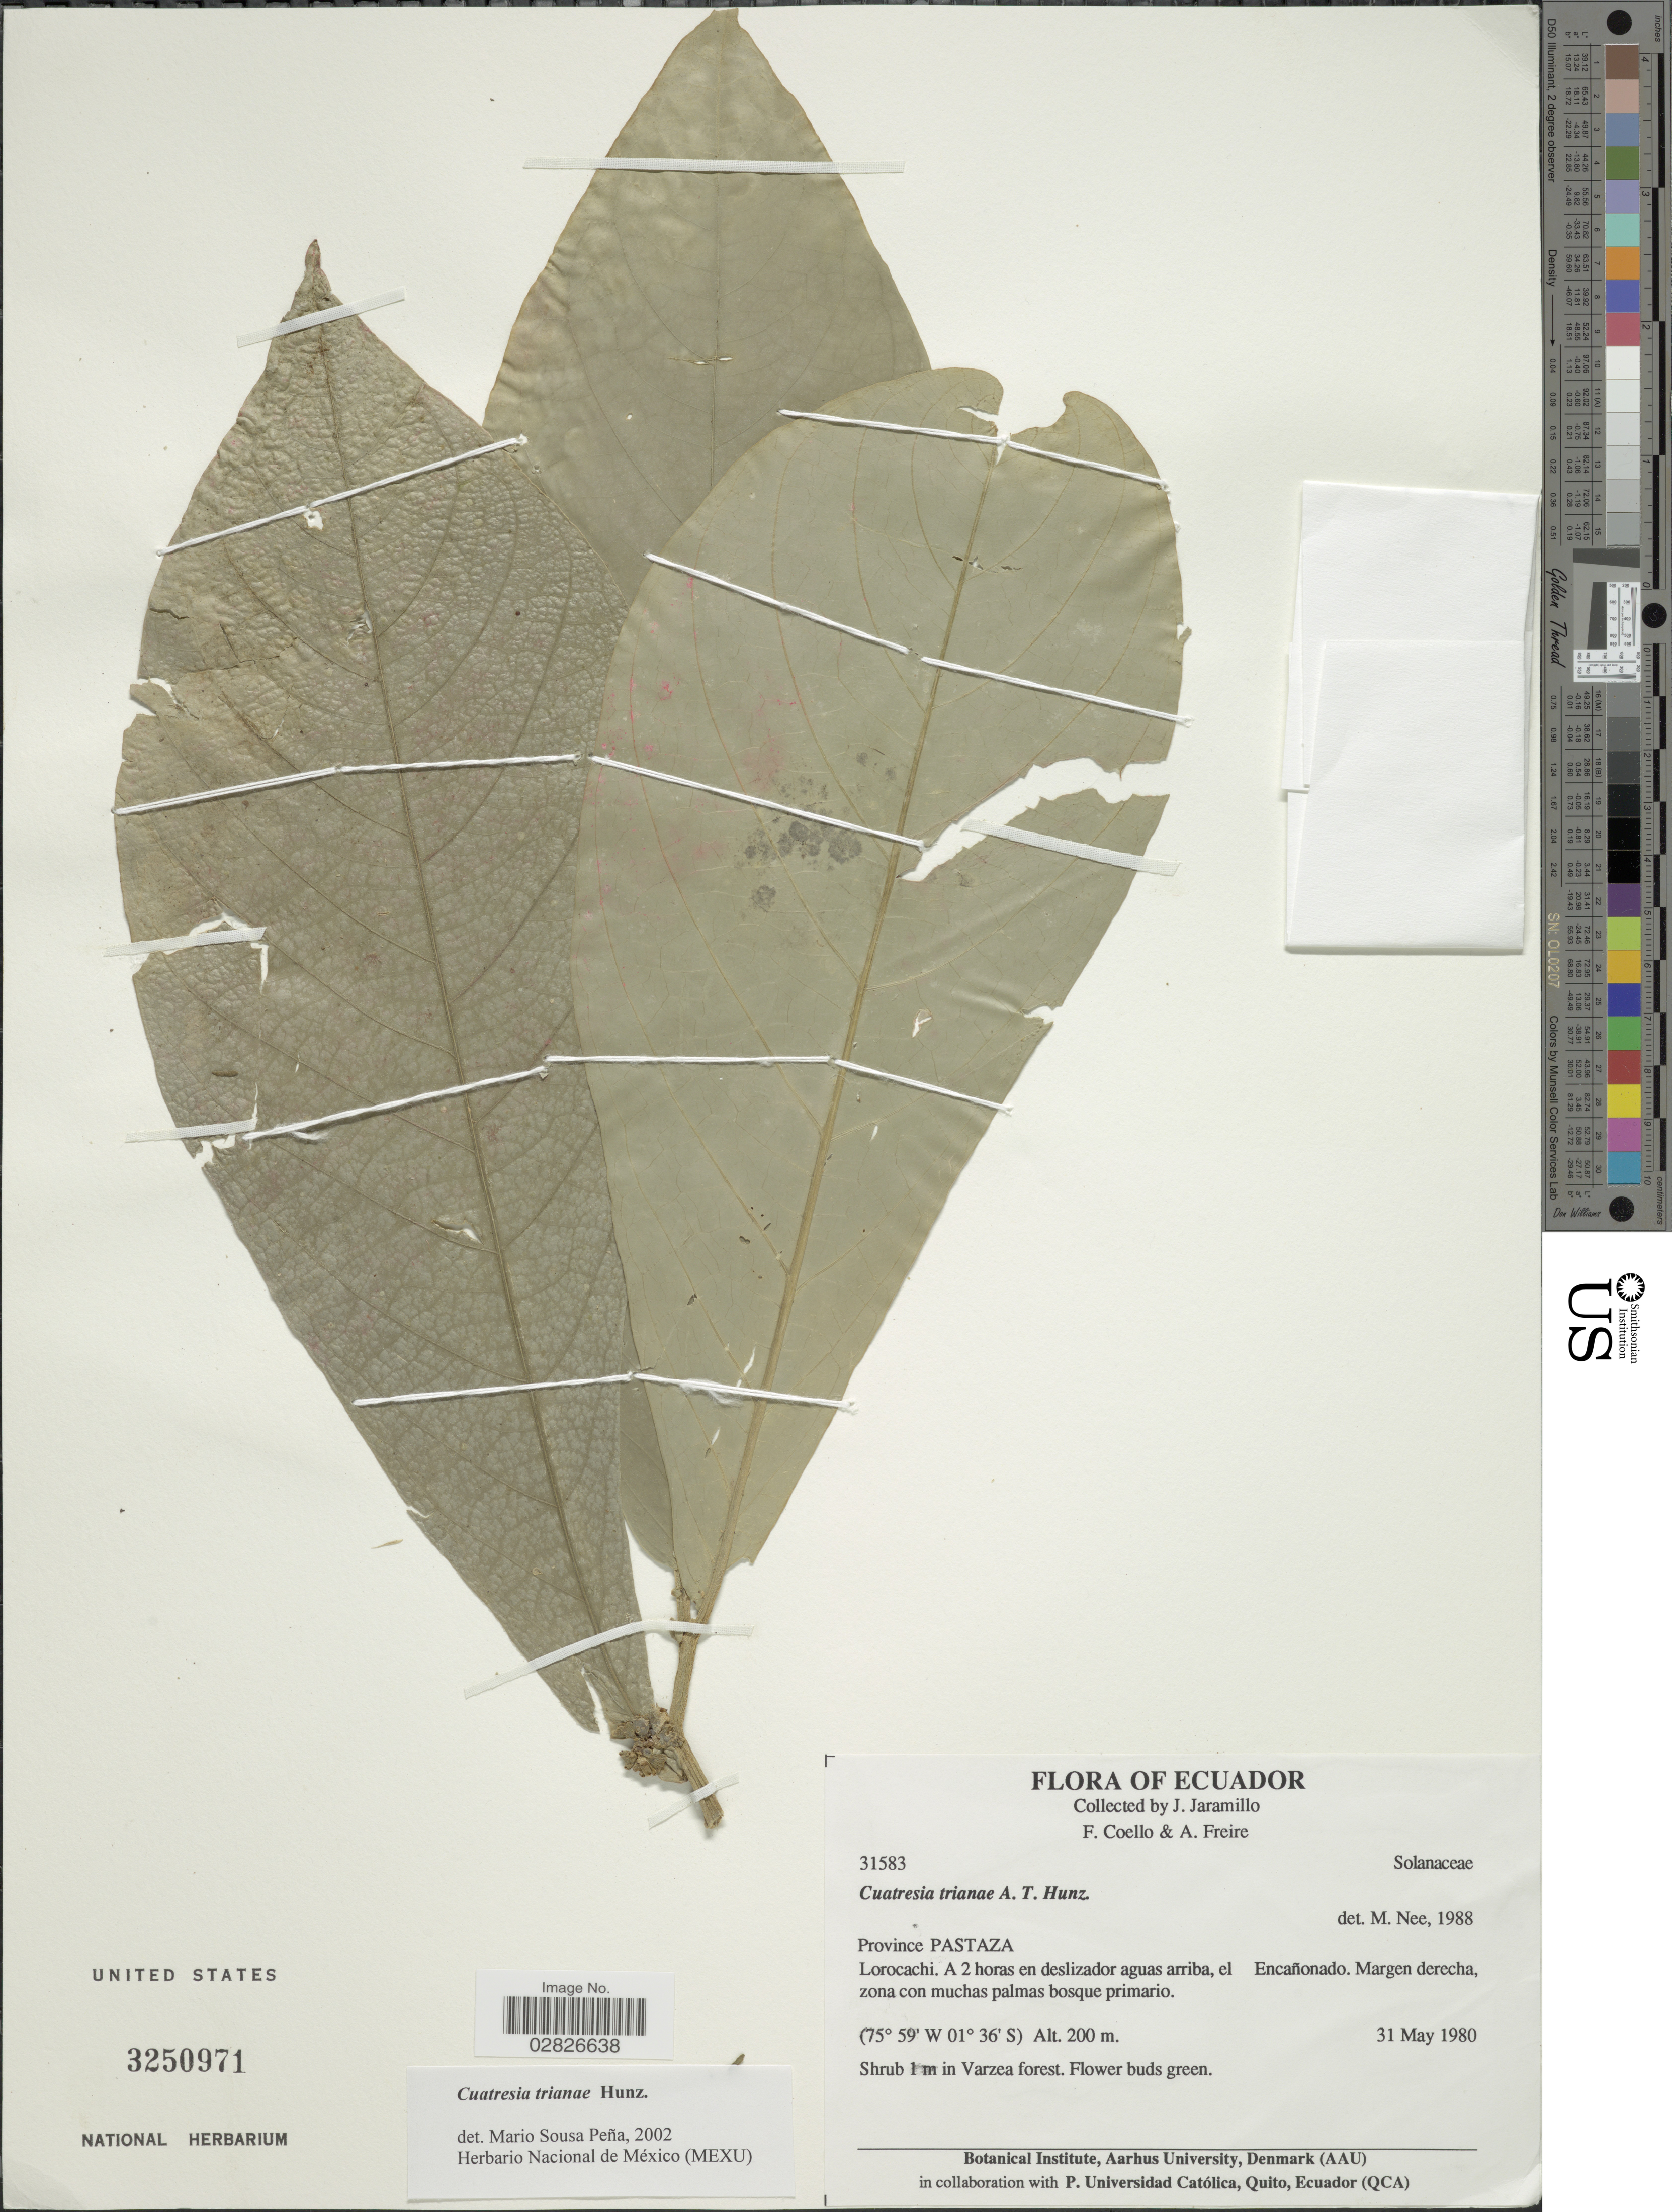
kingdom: Plantae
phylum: Tracheophyta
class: Magnoliopsida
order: Solanales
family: Solanaceae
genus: Cuatresia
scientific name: Cuatresia trianae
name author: Hunz.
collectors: J. Jaramillo, F. Coello & A. Freire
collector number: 31583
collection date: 1980-05-31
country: Ecuador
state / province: Pastaza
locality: Lorocachi, A 2 horas en deslizador aguas arriba, el Encañonado.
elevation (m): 200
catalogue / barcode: US 3250971